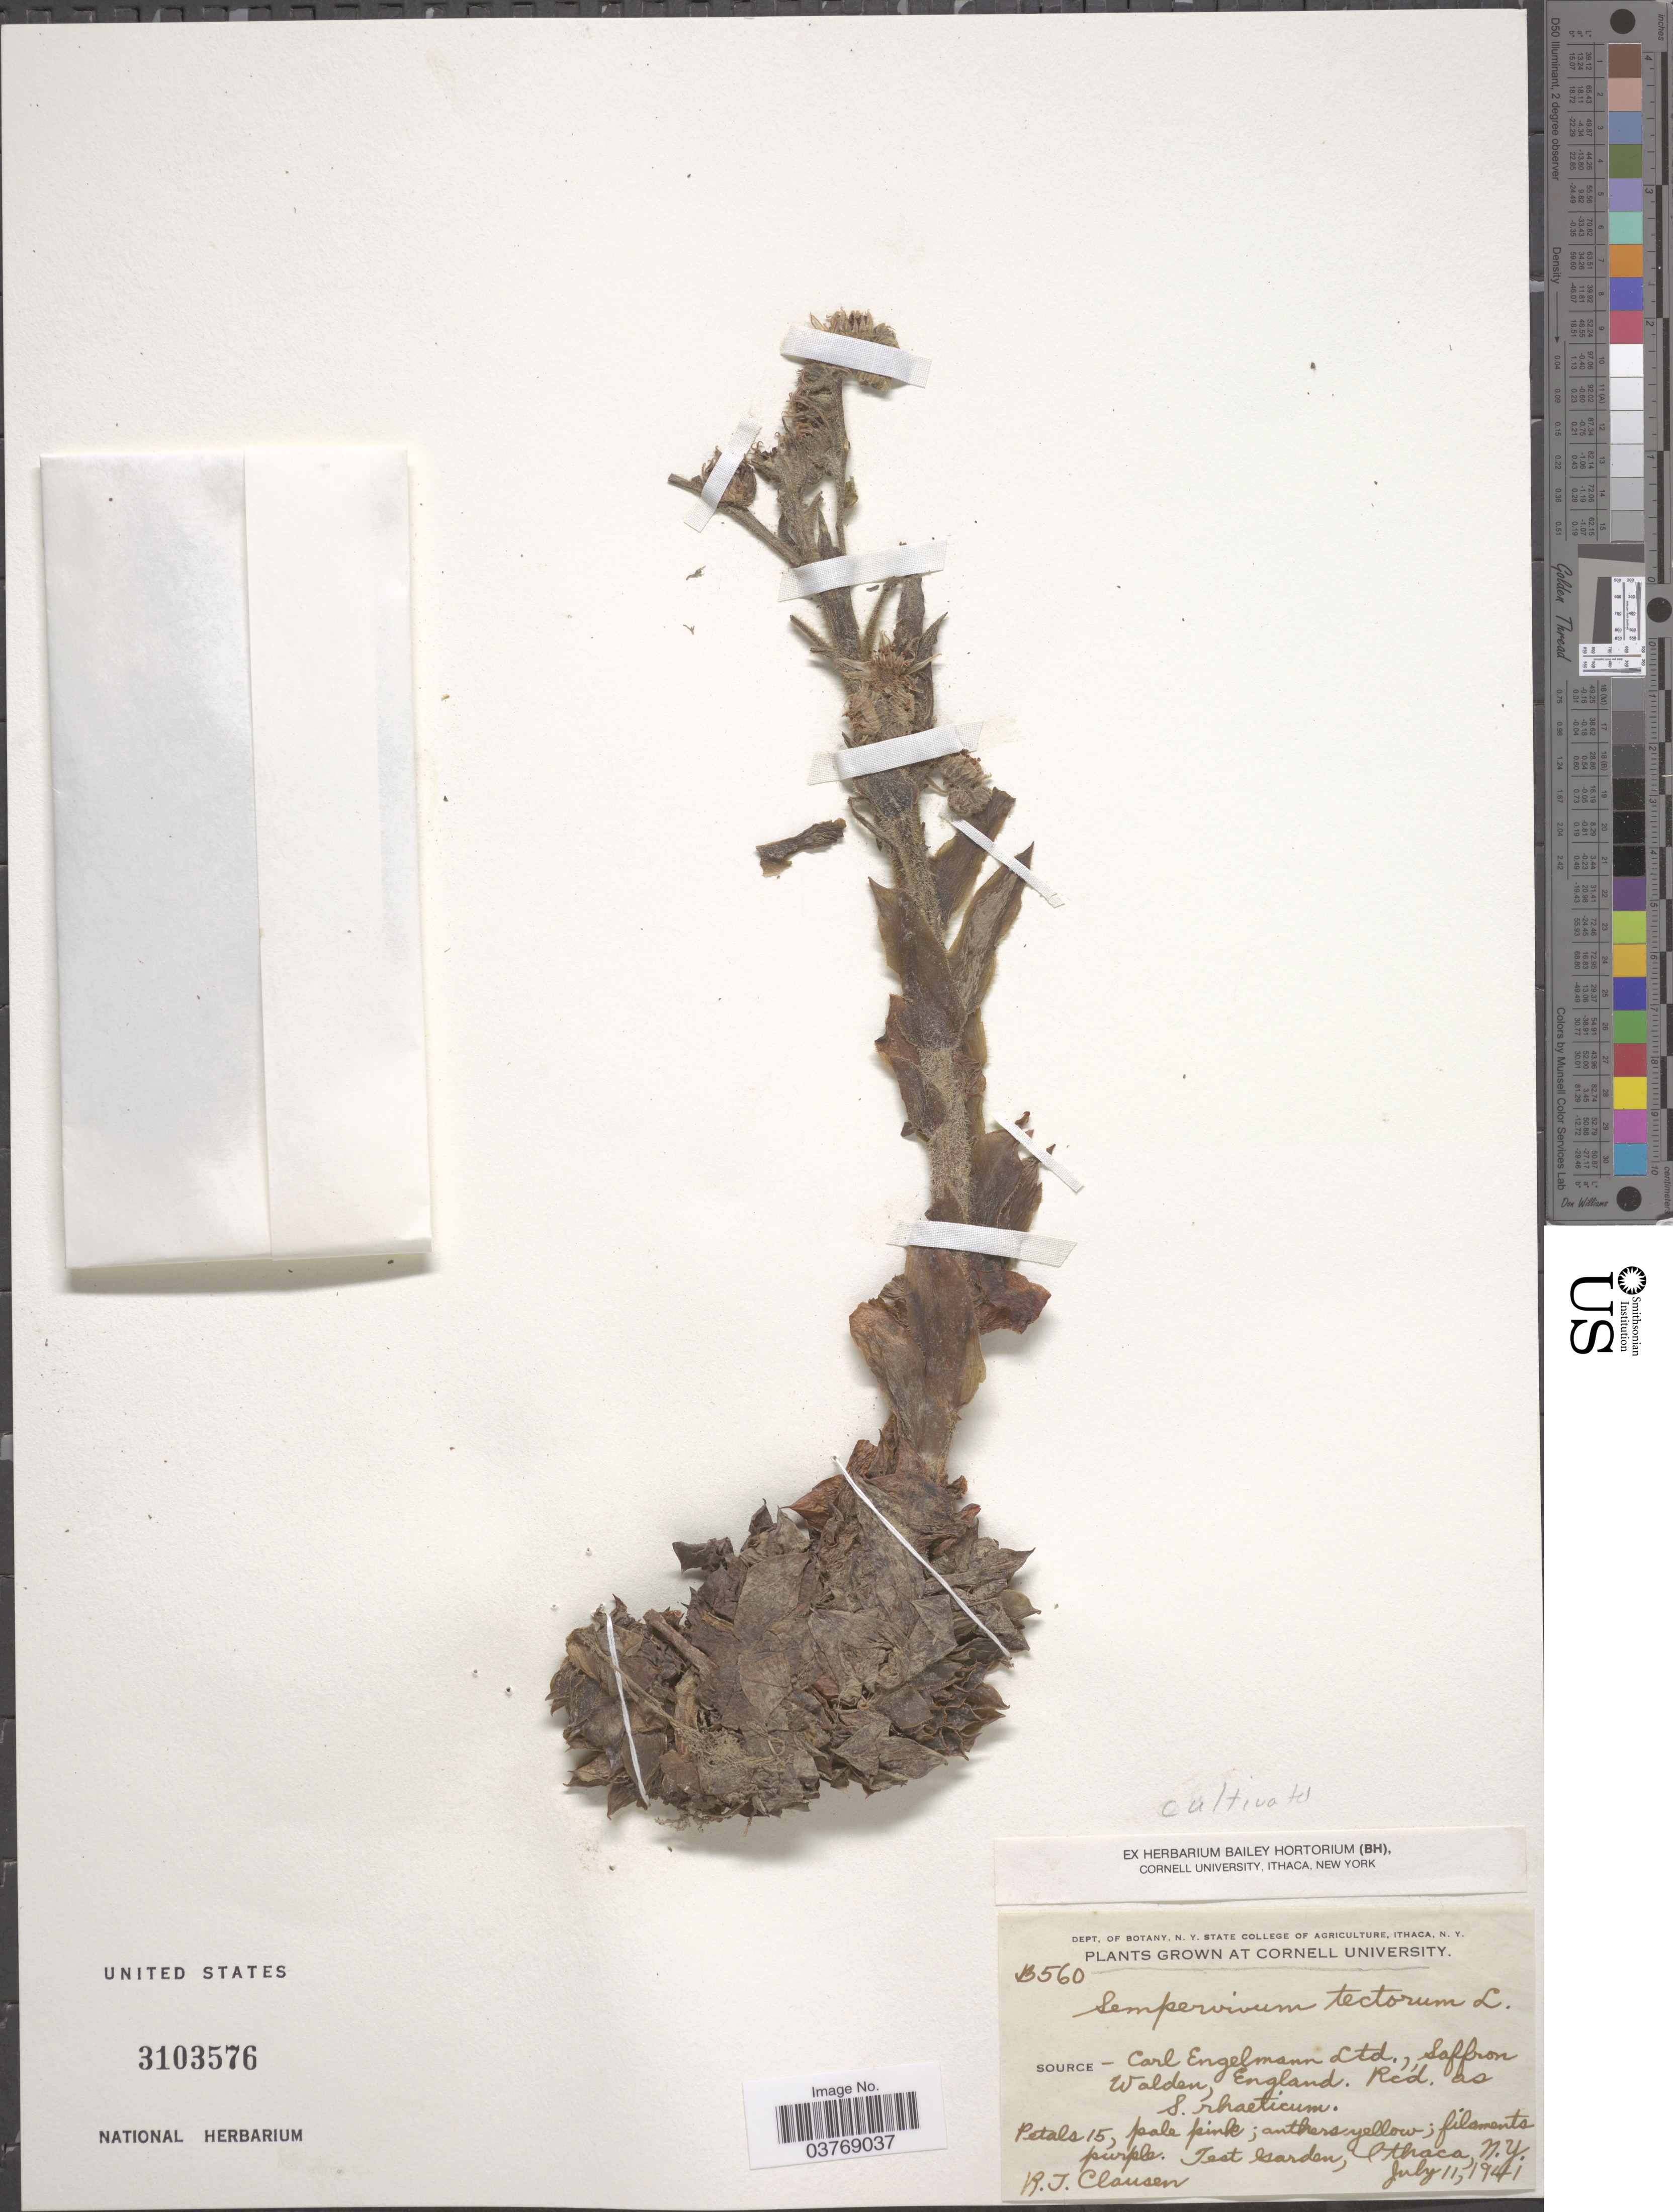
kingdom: Plantae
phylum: Tracheophyta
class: Magnoliopsida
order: Saxifragales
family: Crassulaceae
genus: Sempervivum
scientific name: Sempervivum tectorum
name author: L.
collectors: R. T. Clausen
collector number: B560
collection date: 1941-07-11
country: United States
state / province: New York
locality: Cornell University. Test Garden, Ithaca.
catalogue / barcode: US 3103576